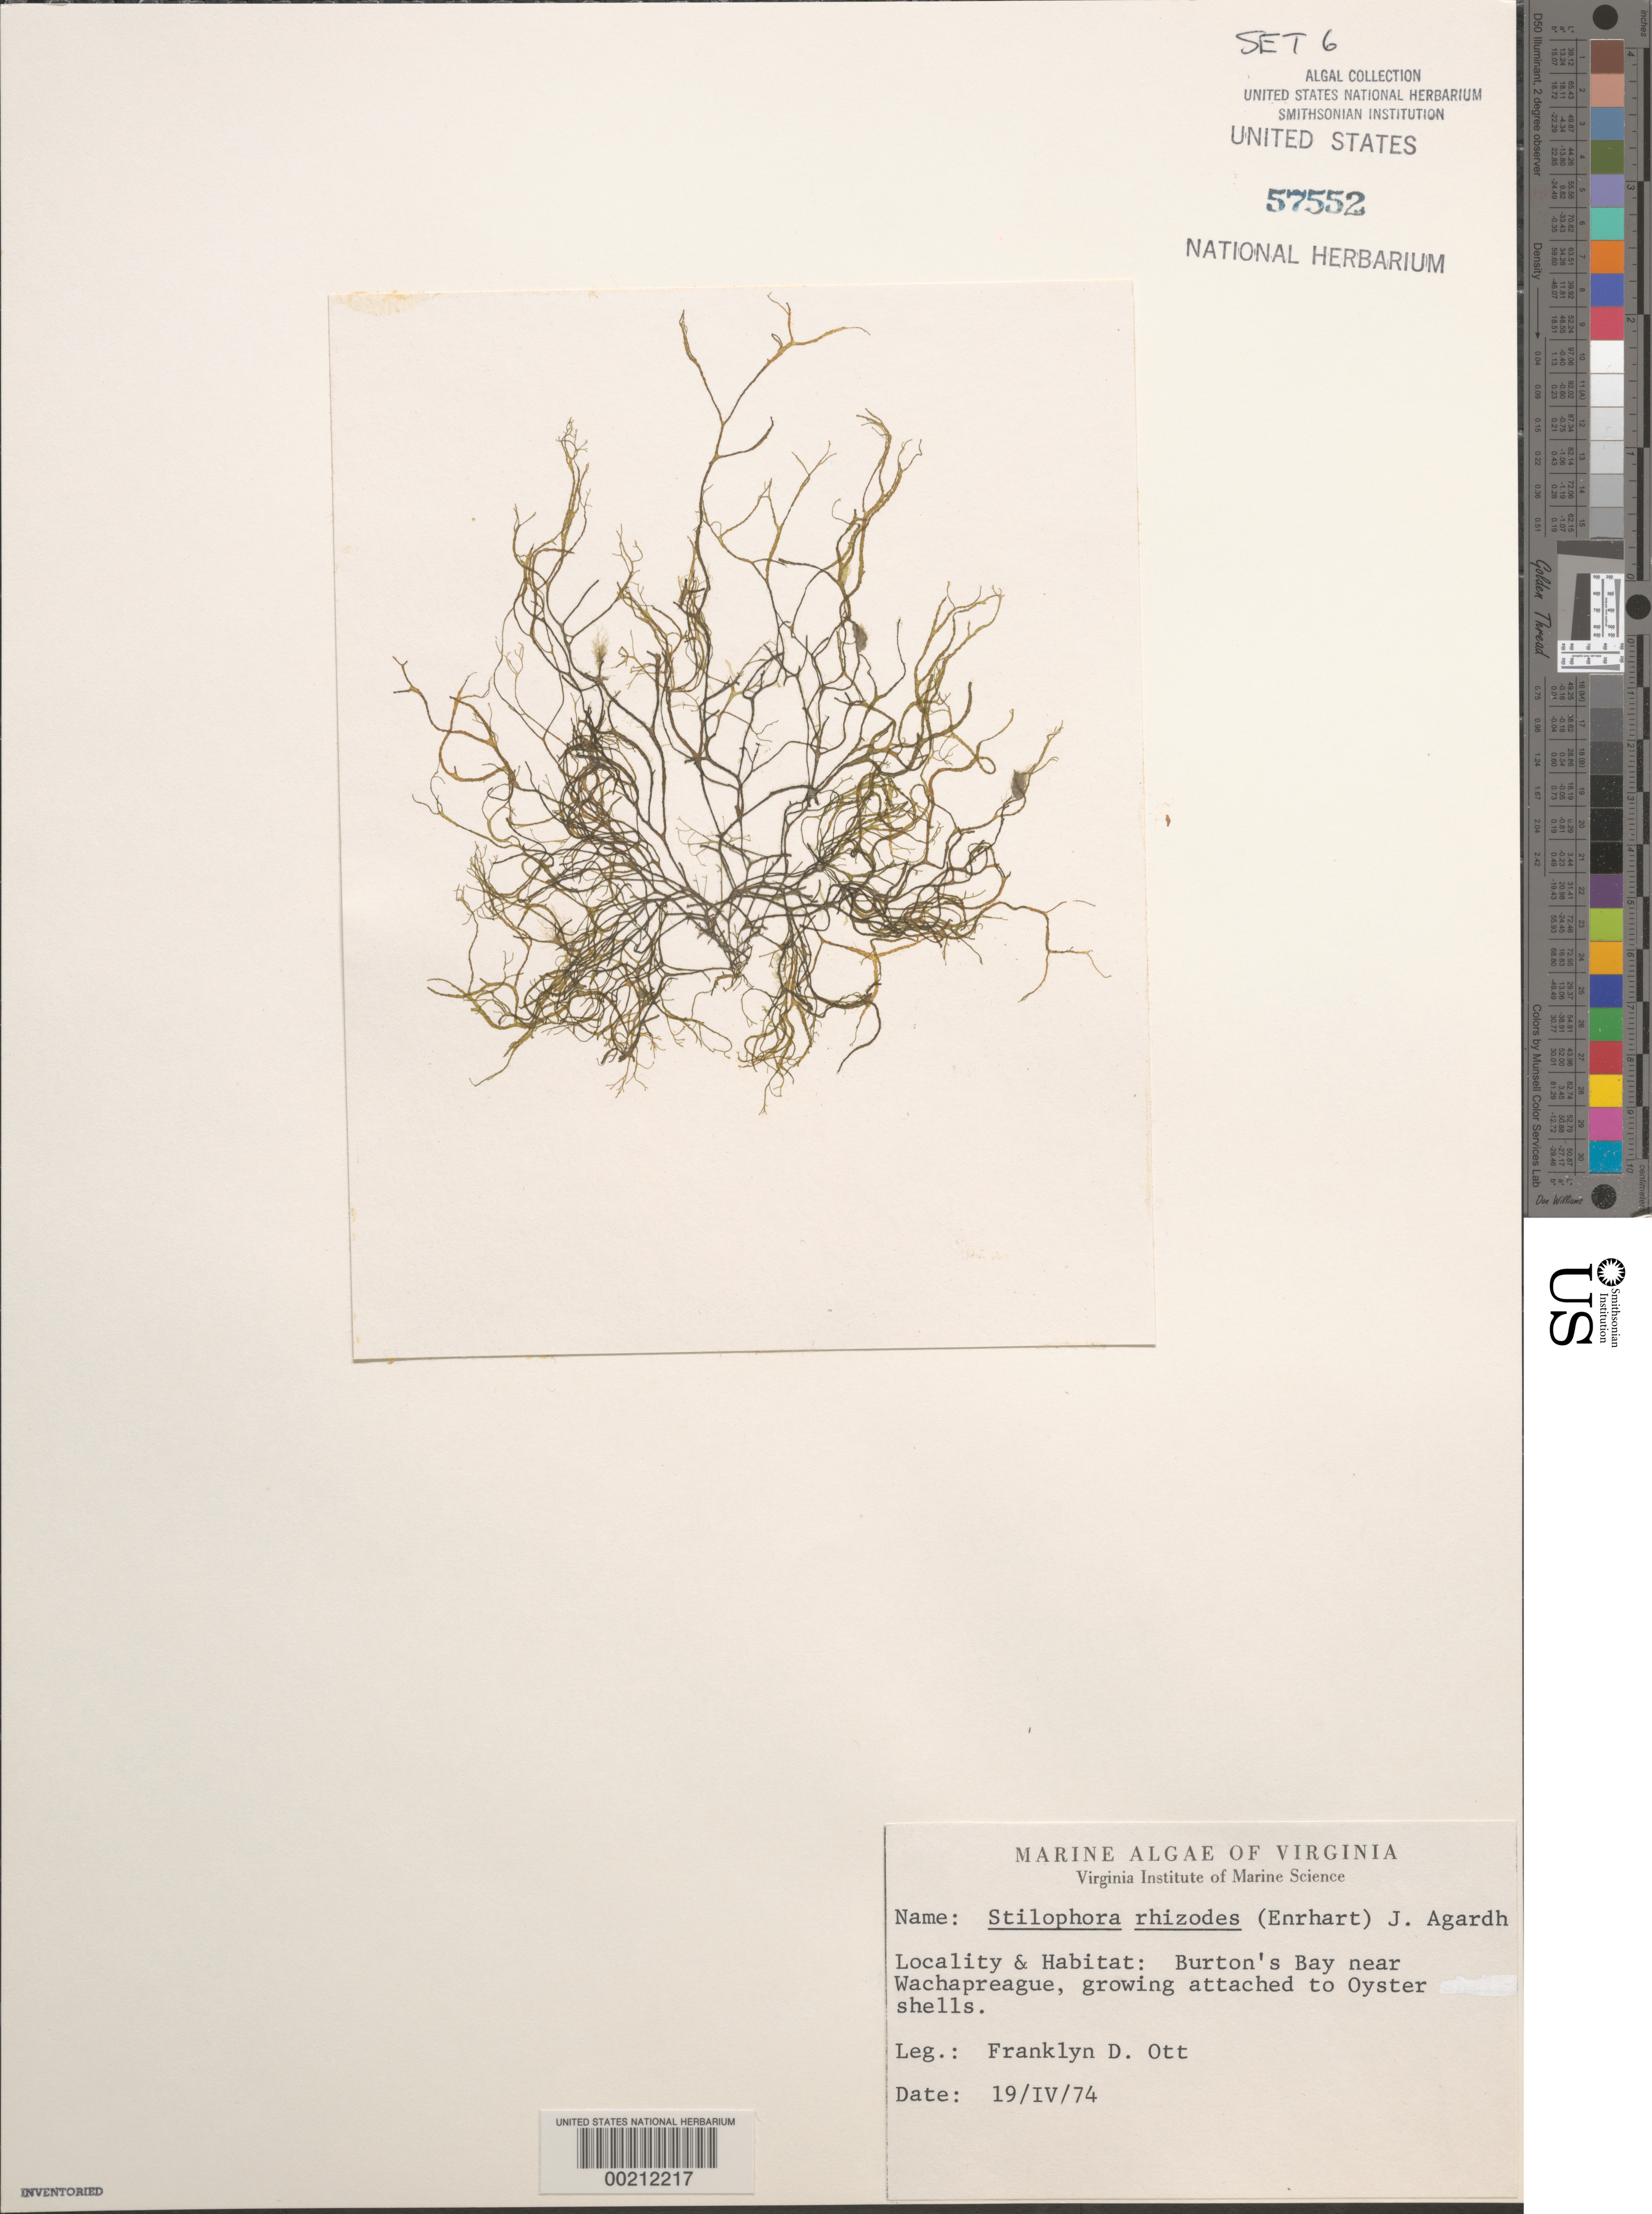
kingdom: Chromista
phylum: Ochrophyta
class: Phaeophyceae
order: Ectocarpales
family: Chordariaceae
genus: Stilophora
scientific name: Stilophora tenella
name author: (Esper) P.C. Silva in P.C. Silva et al.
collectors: F. Ott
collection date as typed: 19 Apr 1974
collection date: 1974-04-19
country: United States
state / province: Virginia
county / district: Accomack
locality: Burton's Bay near Wachapreague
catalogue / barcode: US 57552